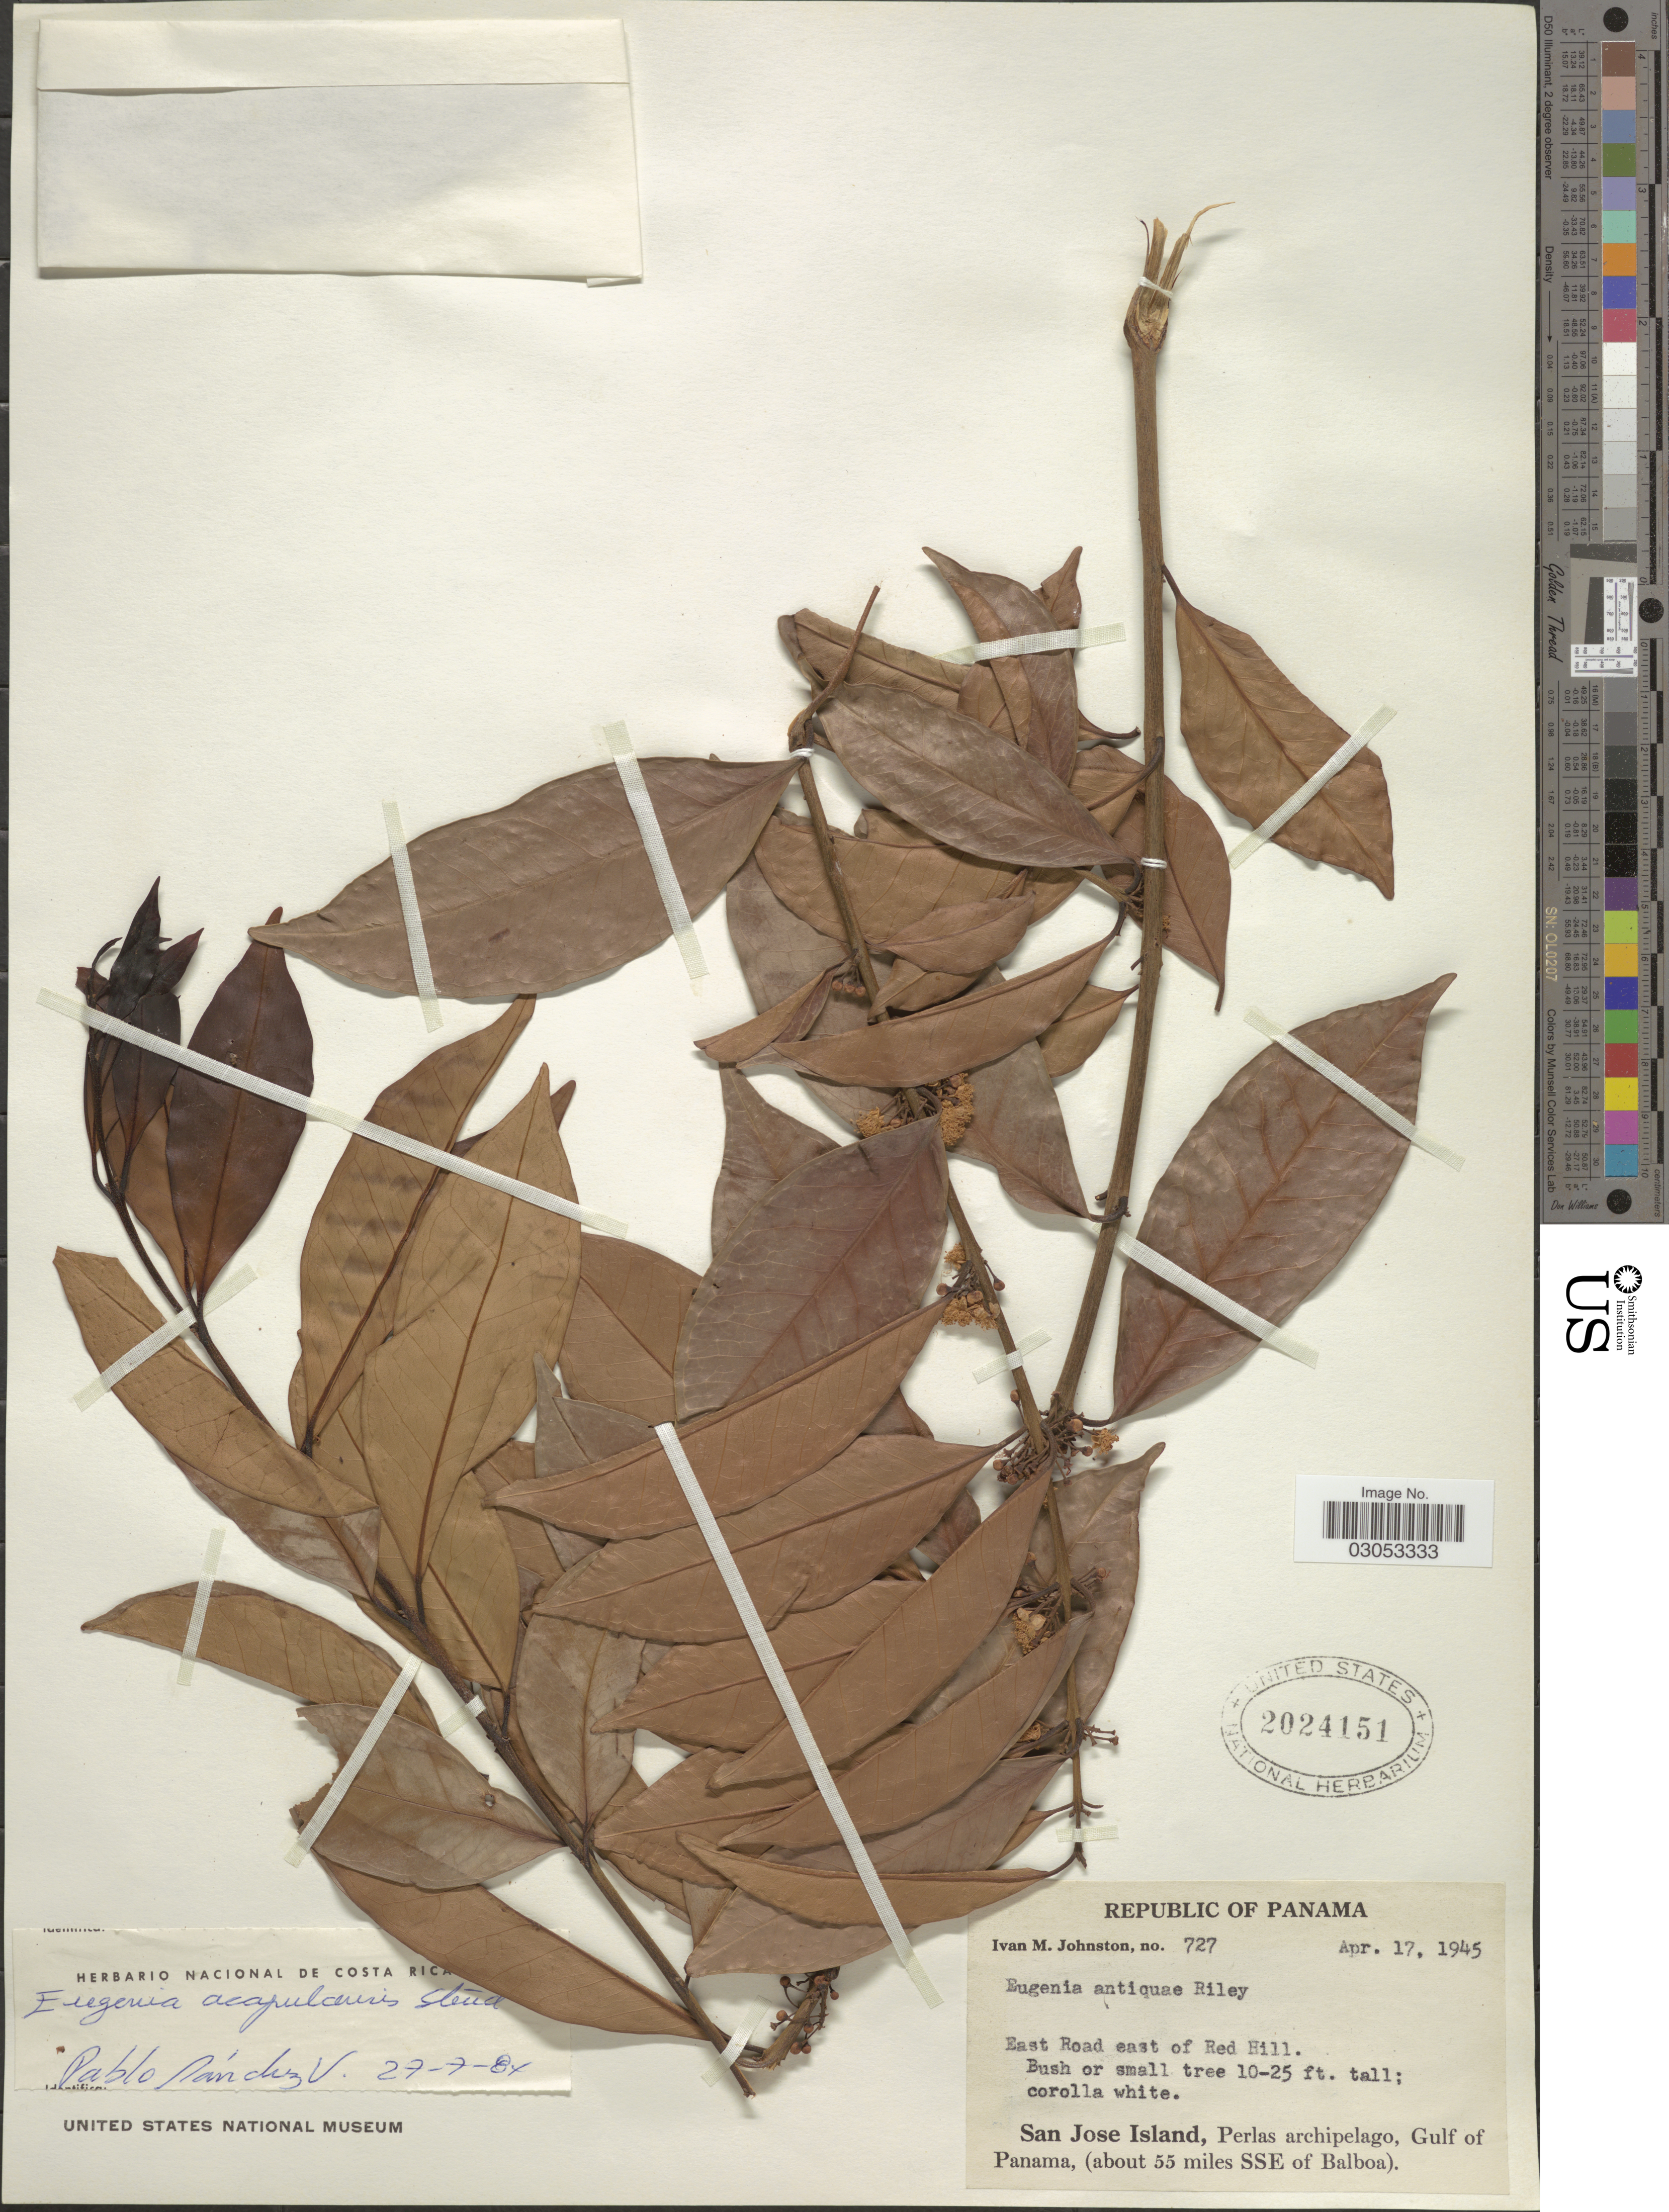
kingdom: Plantae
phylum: Tracheophyta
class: Magnoliopsida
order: Myrtales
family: Myrtaceae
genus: Eugenia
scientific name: Eugenia acapulcensis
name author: Steud.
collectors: I.M. Johnston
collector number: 727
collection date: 1945-04-17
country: Panama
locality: East Road east of Red Hill, San Jose Island, Perlas archipelago, Gulf of Panama, (about 55 miles SSE of Balboa).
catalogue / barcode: US 2024151